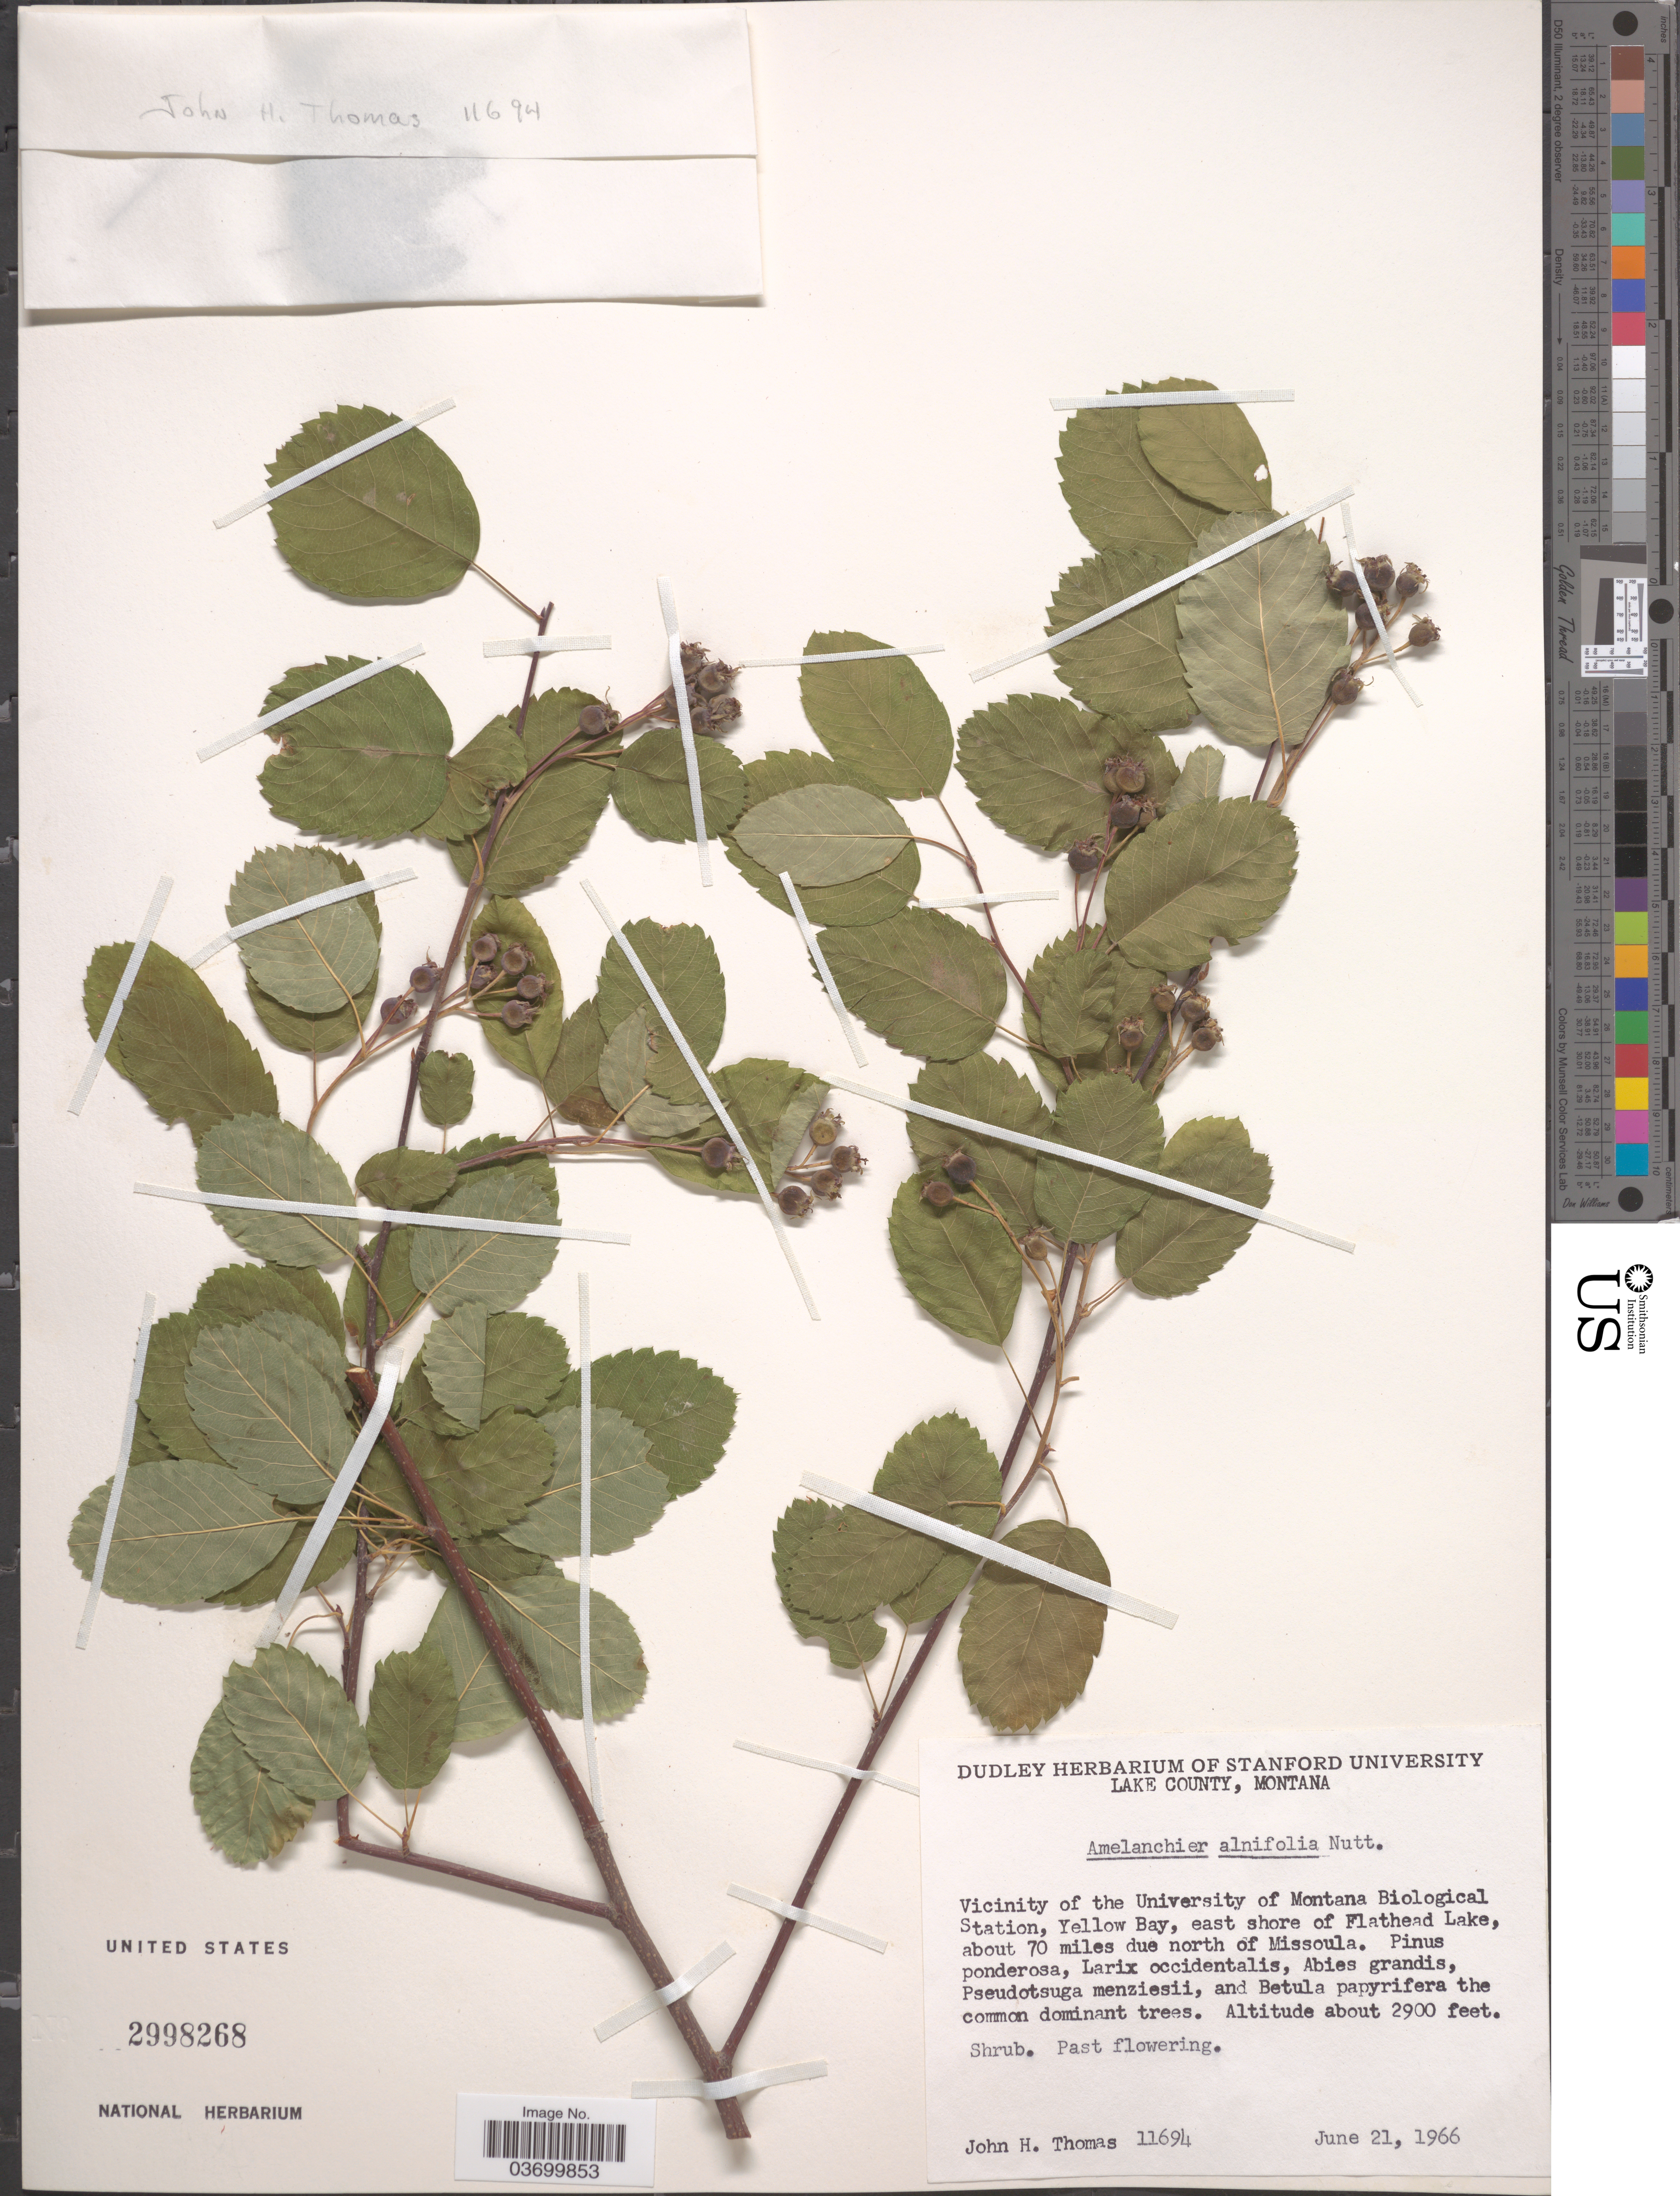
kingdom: Plantae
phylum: Tracheophyta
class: Magnoliopsida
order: Rosales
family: Rosaceae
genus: Amelanchier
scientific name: Amelanchier alnifolia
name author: (Nutt.) Nutt. ex M. Roem.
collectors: J. H. Thomas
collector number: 11694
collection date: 1966-06-21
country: United States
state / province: Montana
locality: Lake County. Vicinity of the University of Montana Biological Station, Yellow Bay, east shore of Flathead Lake, about 70 miles due north of Missoula.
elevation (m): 884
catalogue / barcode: US 2998268